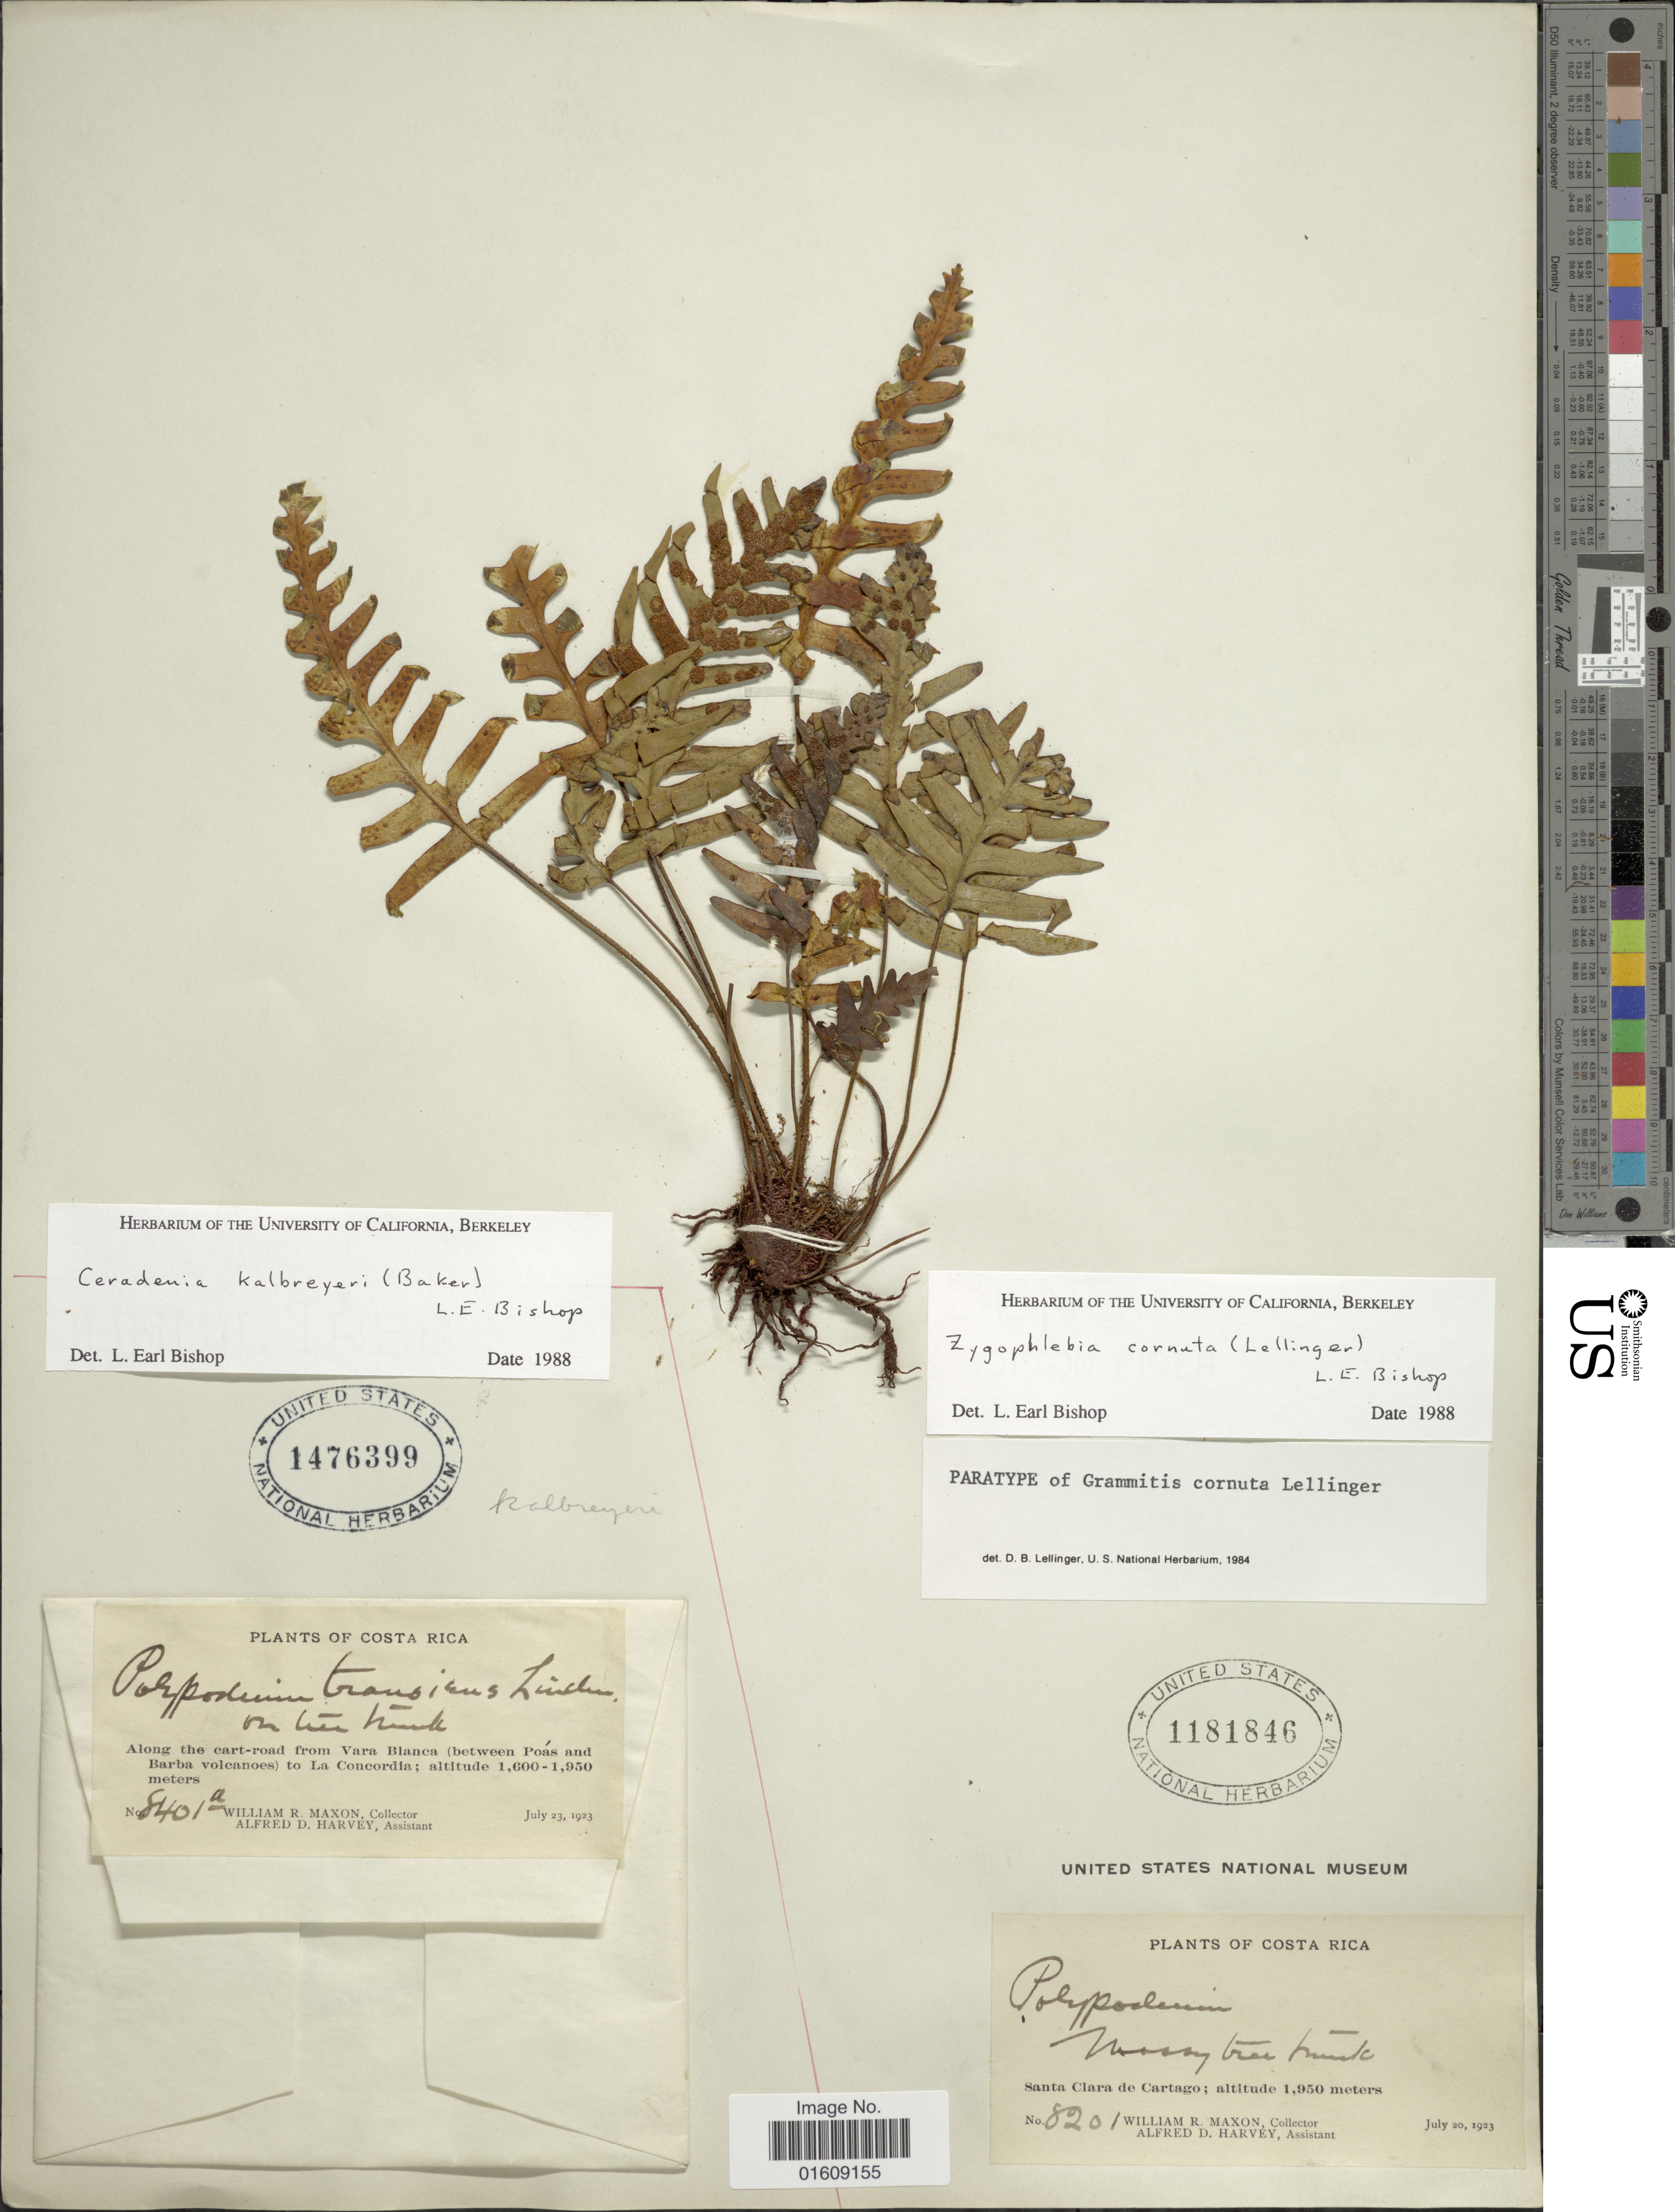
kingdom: Plantae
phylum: Tracheophyta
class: Polypodiopsida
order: Polypodiales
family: Polypodiaceae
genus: Zygophlebia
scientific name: Zygophlebia cornuta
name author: (Lellinger) L.E. Bishop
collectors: W. R. Maxon & A. D. Harvey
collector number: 8201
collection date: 1923-07-20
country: Costa Rica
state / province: Cartago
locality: Costa Rica, Santa Clara de Cartago.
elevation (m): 1950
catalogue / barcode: US 1181846-2